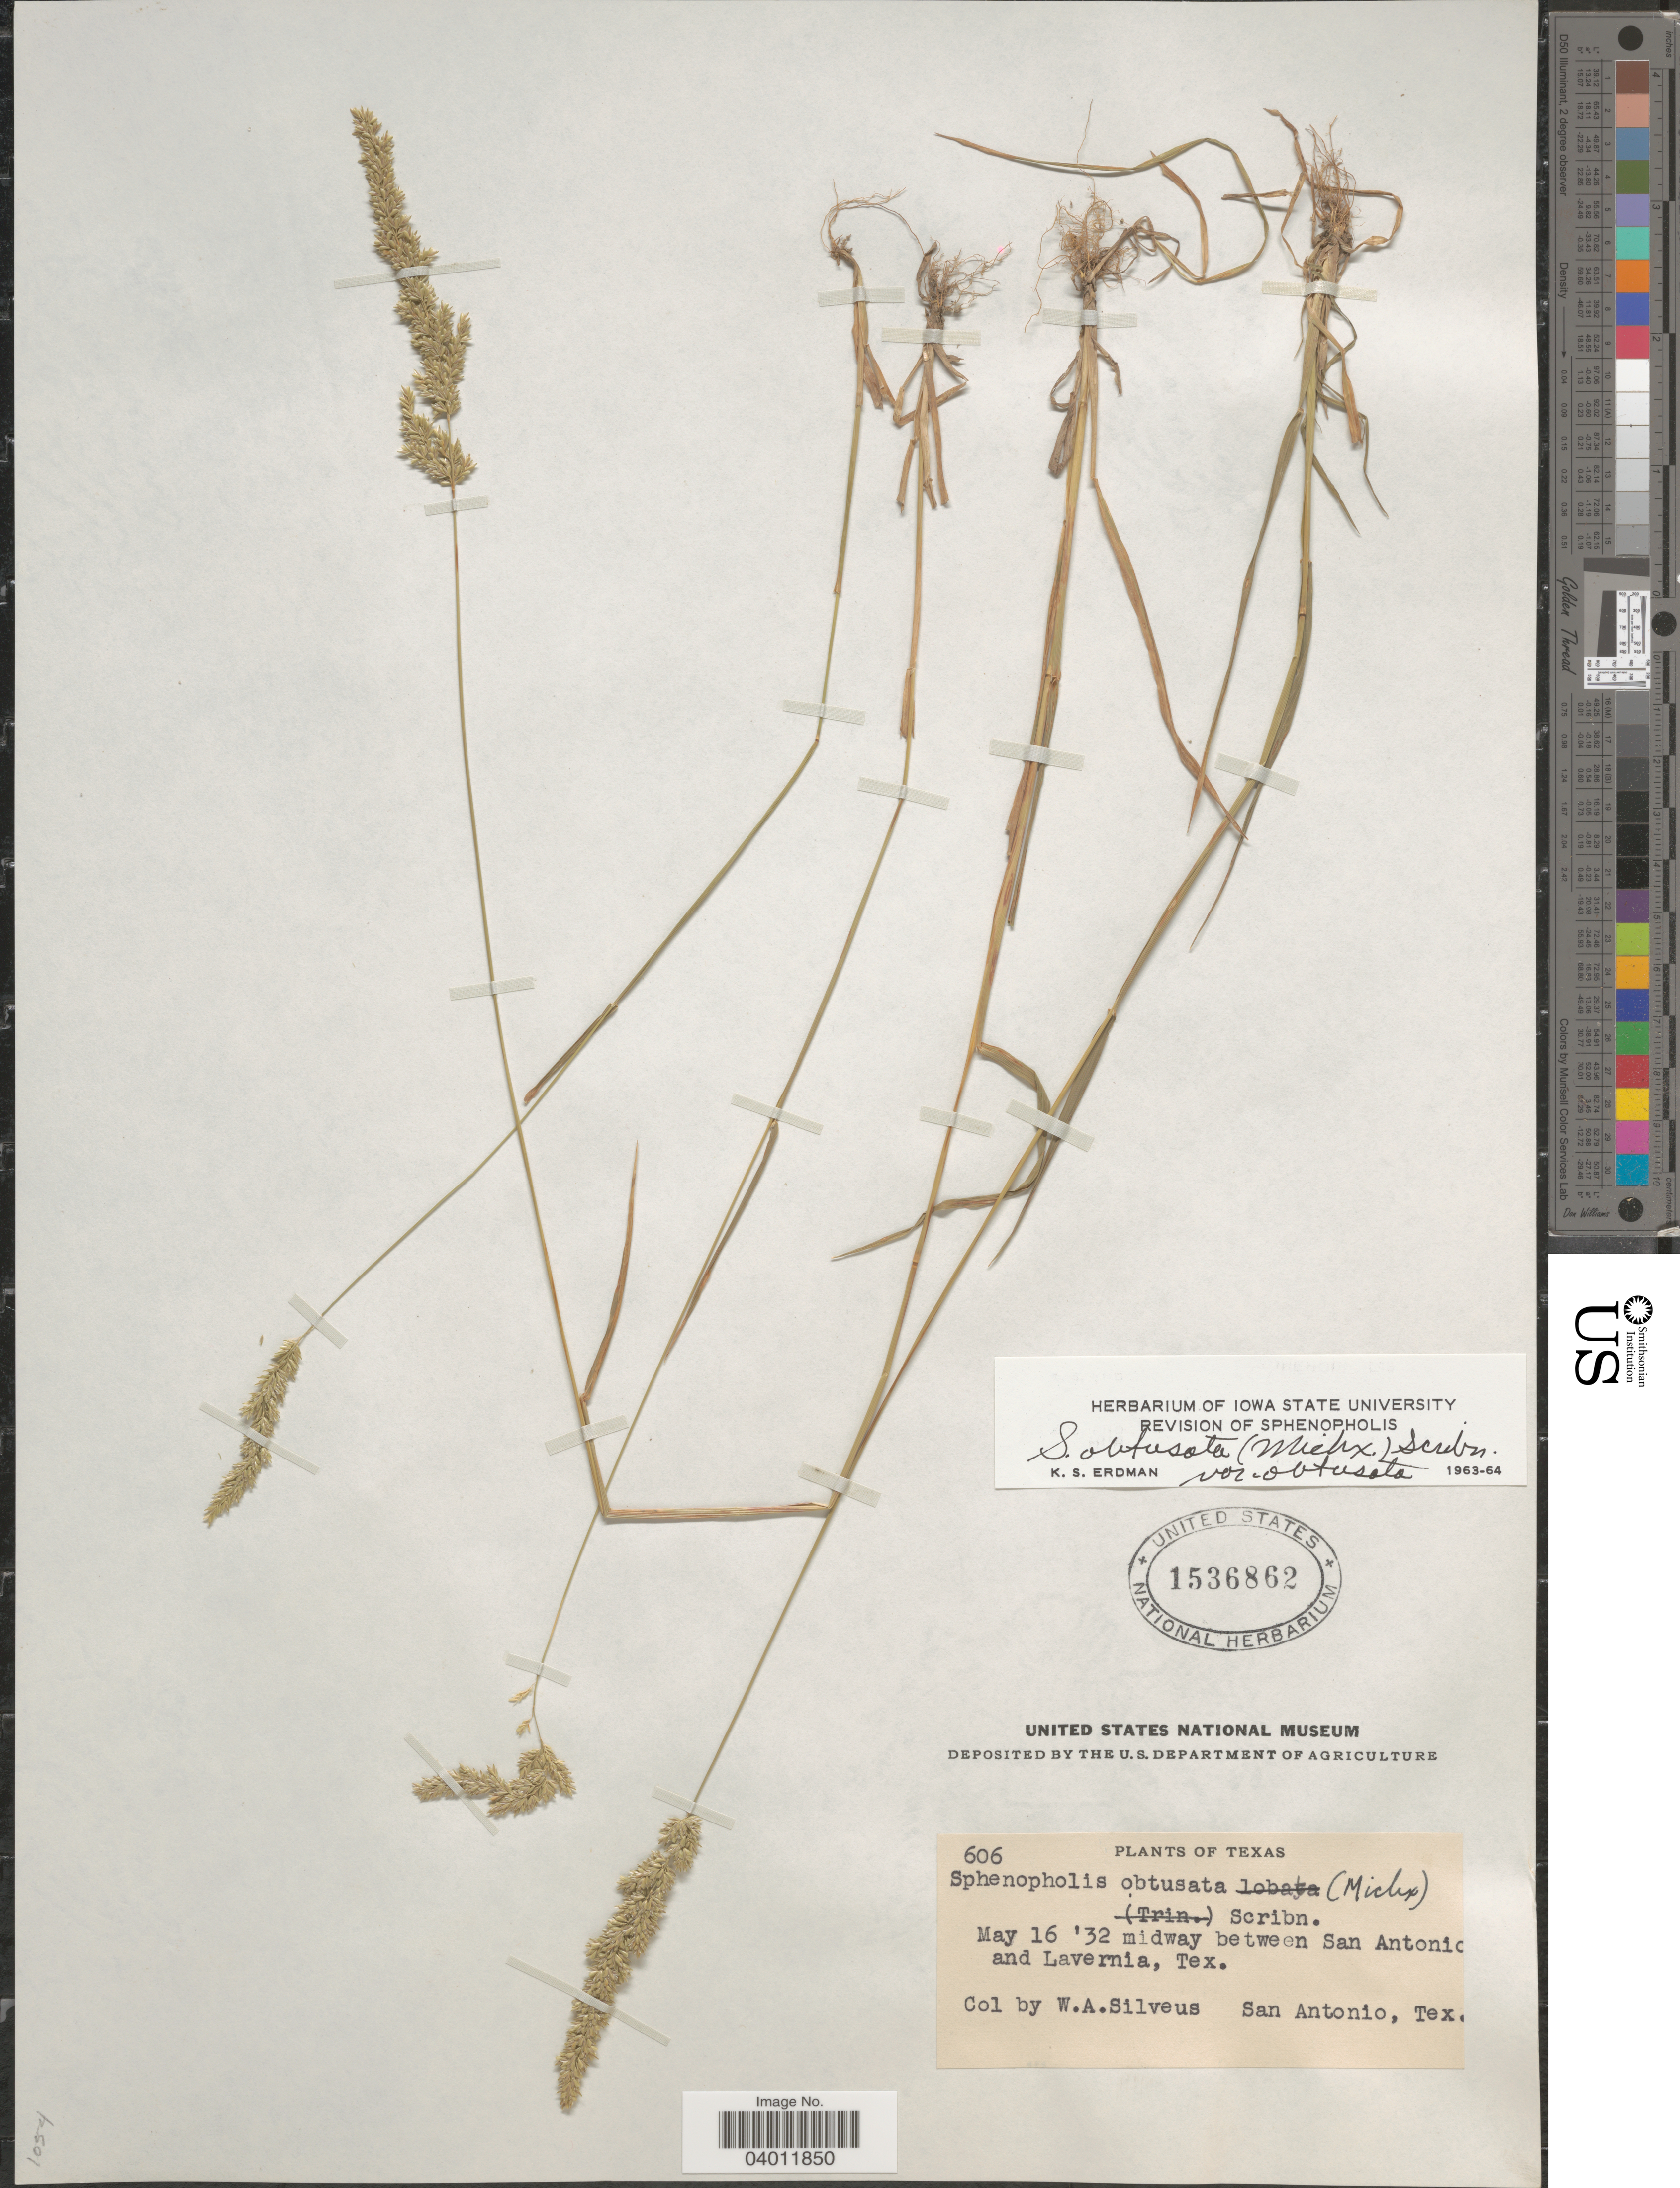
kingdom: Plantae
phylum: Tracheophyta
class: Liliopsida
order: Poales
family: Poaceae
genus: Sphenopholis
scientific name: Sphenopholis obtusata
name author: (Michx.) Scribn.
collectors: W. Silveus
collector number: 606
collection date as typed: Transcribed d/m/y: 16/5/32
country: United States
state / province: Texas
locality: Midway between San Antonio and Lavernia.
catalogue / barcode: US 1536862